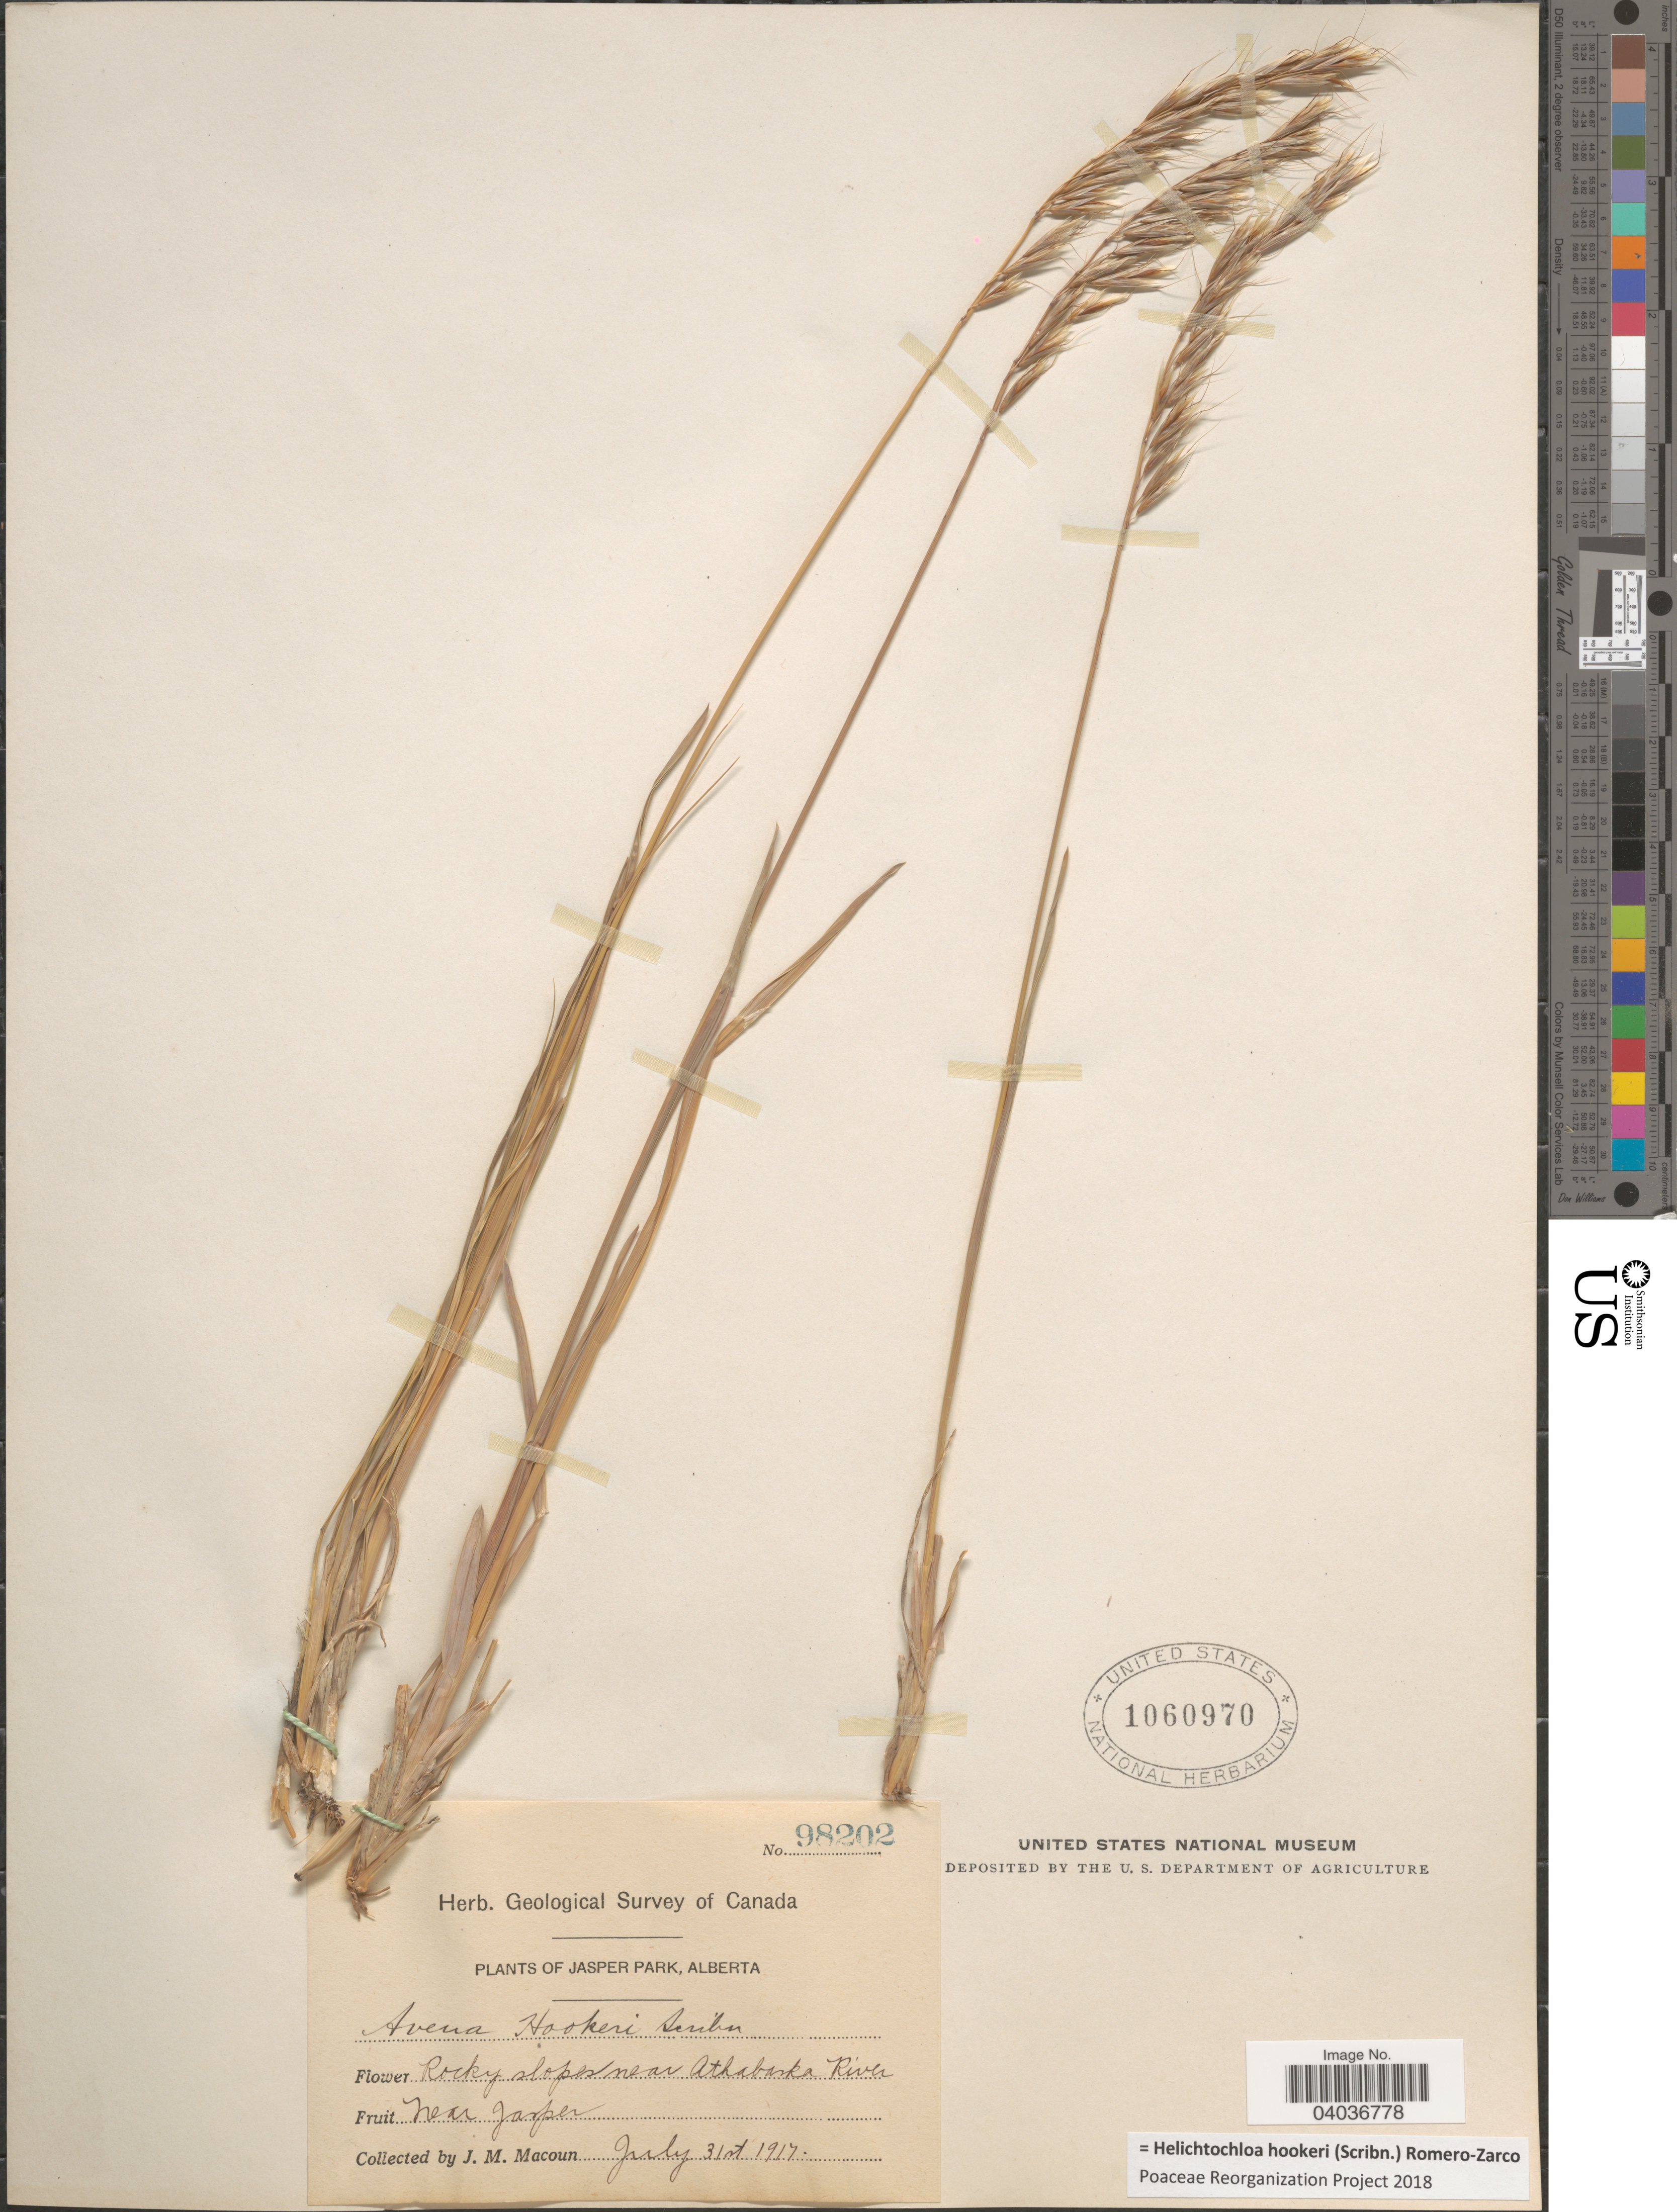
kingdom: Plantae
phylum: Tracheophyta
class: Liliopsida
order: Poales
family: Poaceae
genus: Helictochloa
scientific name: Helictochloa hookeri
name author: (Scribn.) Romero Zarco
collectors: J. M. Macoun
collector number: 98202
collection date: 1917-07-31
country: Canada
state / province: Alberta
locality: Jasper Park. Near Athabaska River. Near Jasper.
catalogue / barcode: US 1060970